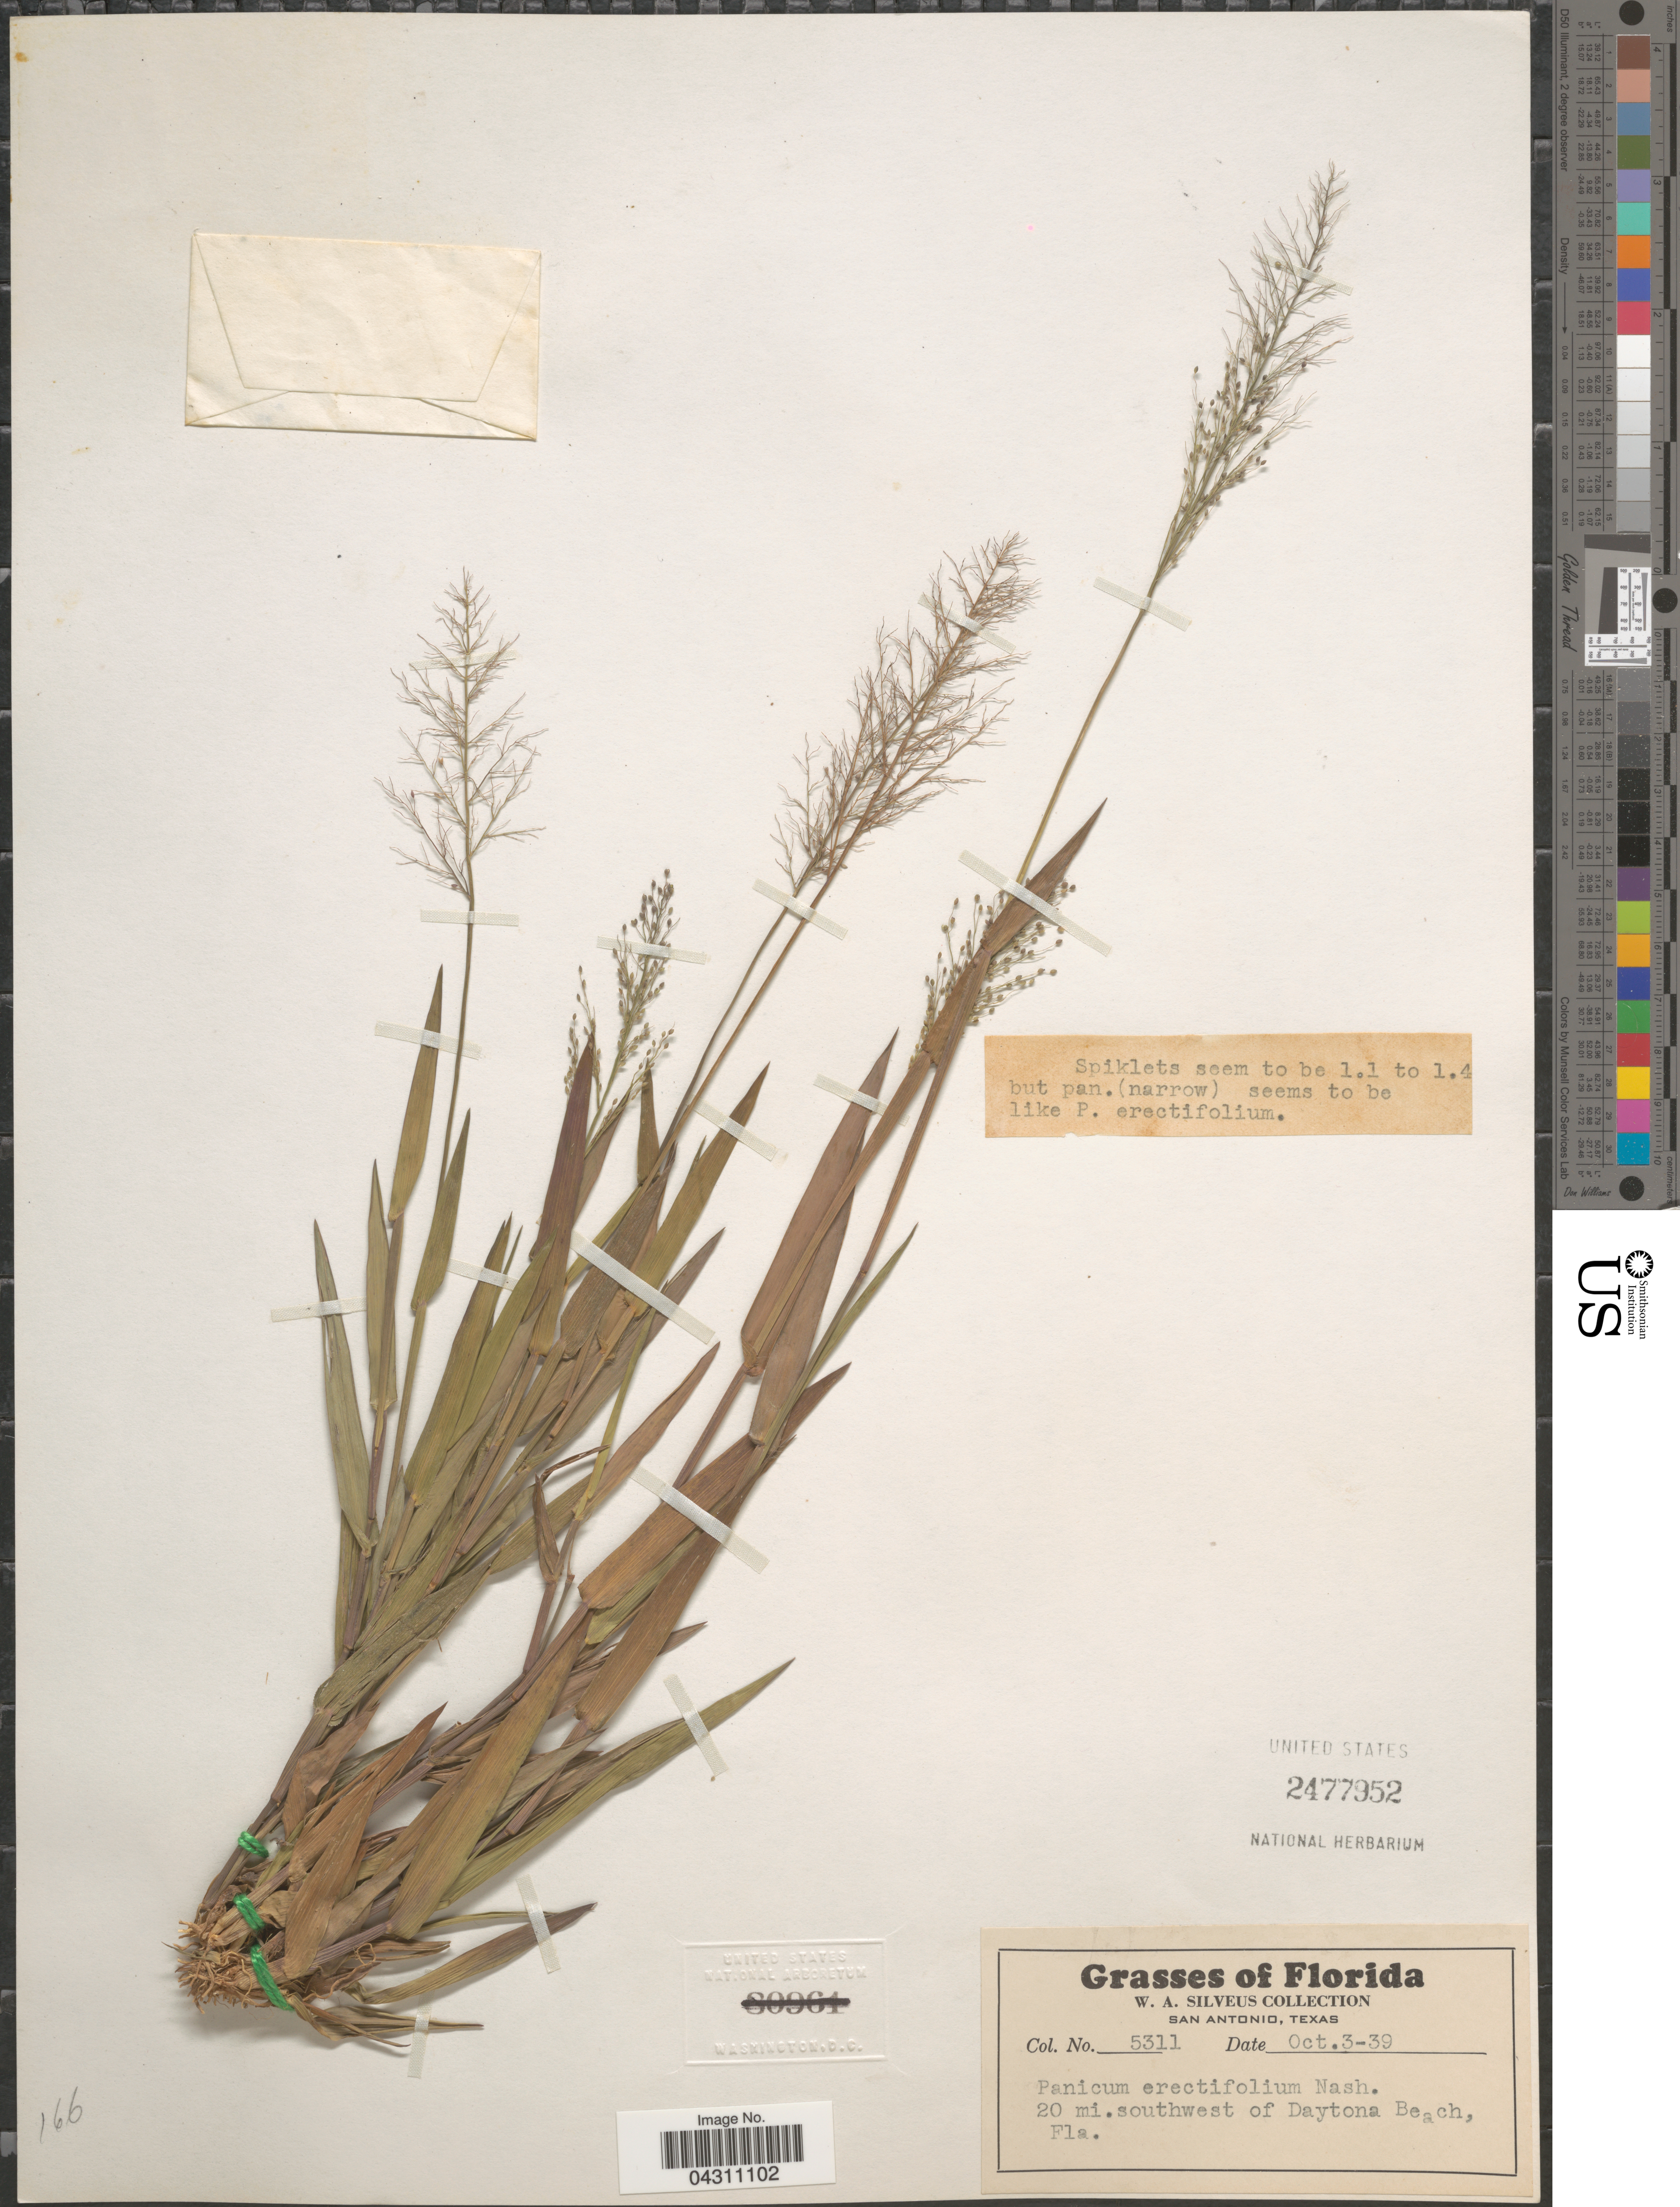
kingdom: Plantae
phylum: Tracheophyta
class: Liliopsida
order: Poales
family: Poaceae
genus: Dichanthelium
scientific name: Dichanthelium sphaerocarpon var. floridanum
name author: (Vasey) Davidse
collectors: W. Silveus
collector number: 5311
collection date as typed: Transcribed d/m/y: 3/10/39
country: United States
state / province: Florida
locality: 20 mi. southwest of Daytona Beach.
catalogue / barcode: US 2477952